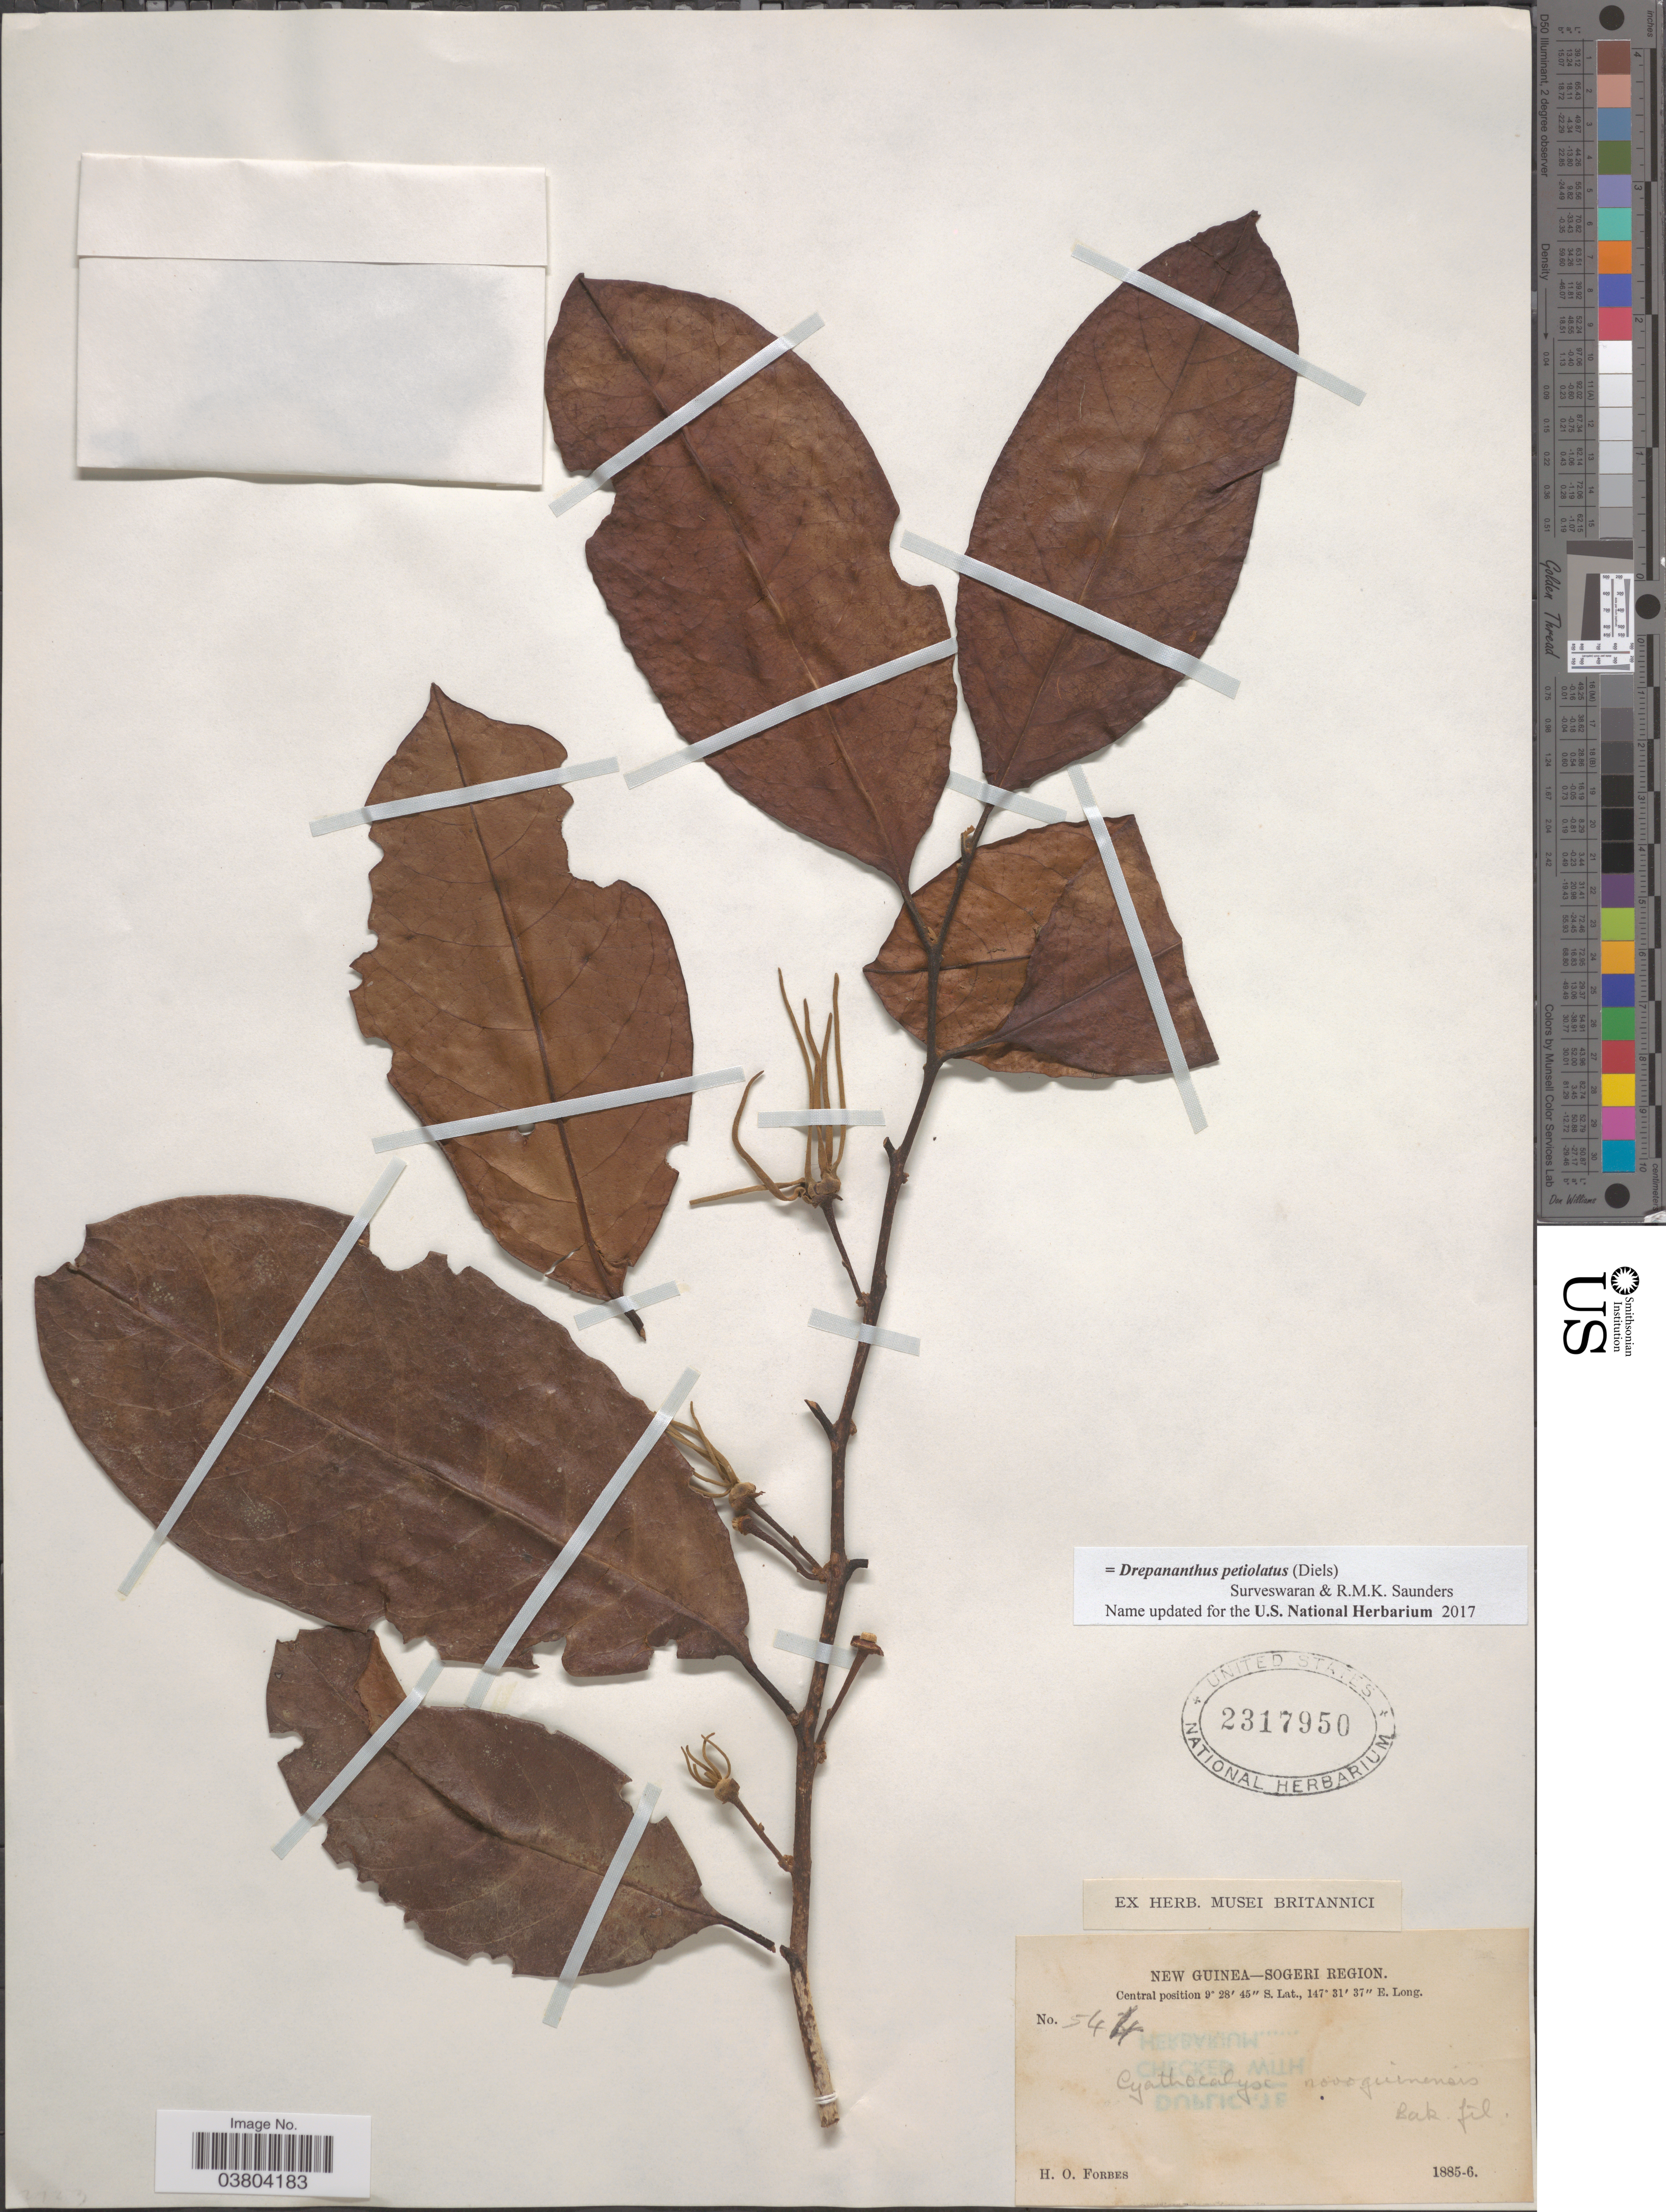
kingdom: Plantae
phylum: Tracheophyta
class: Magnoliopsida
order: Magnoliales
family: Annonaceae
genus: Drepananthus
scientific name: Drepananthus petiolatus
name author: (Diels) Surveswaran & R.M.K. Saunders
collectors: H. O. Forbes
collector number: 544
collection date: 1885/1886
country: Papua New Guinea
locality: New Guinea-Sogeri Region.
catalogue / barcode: US 2317950